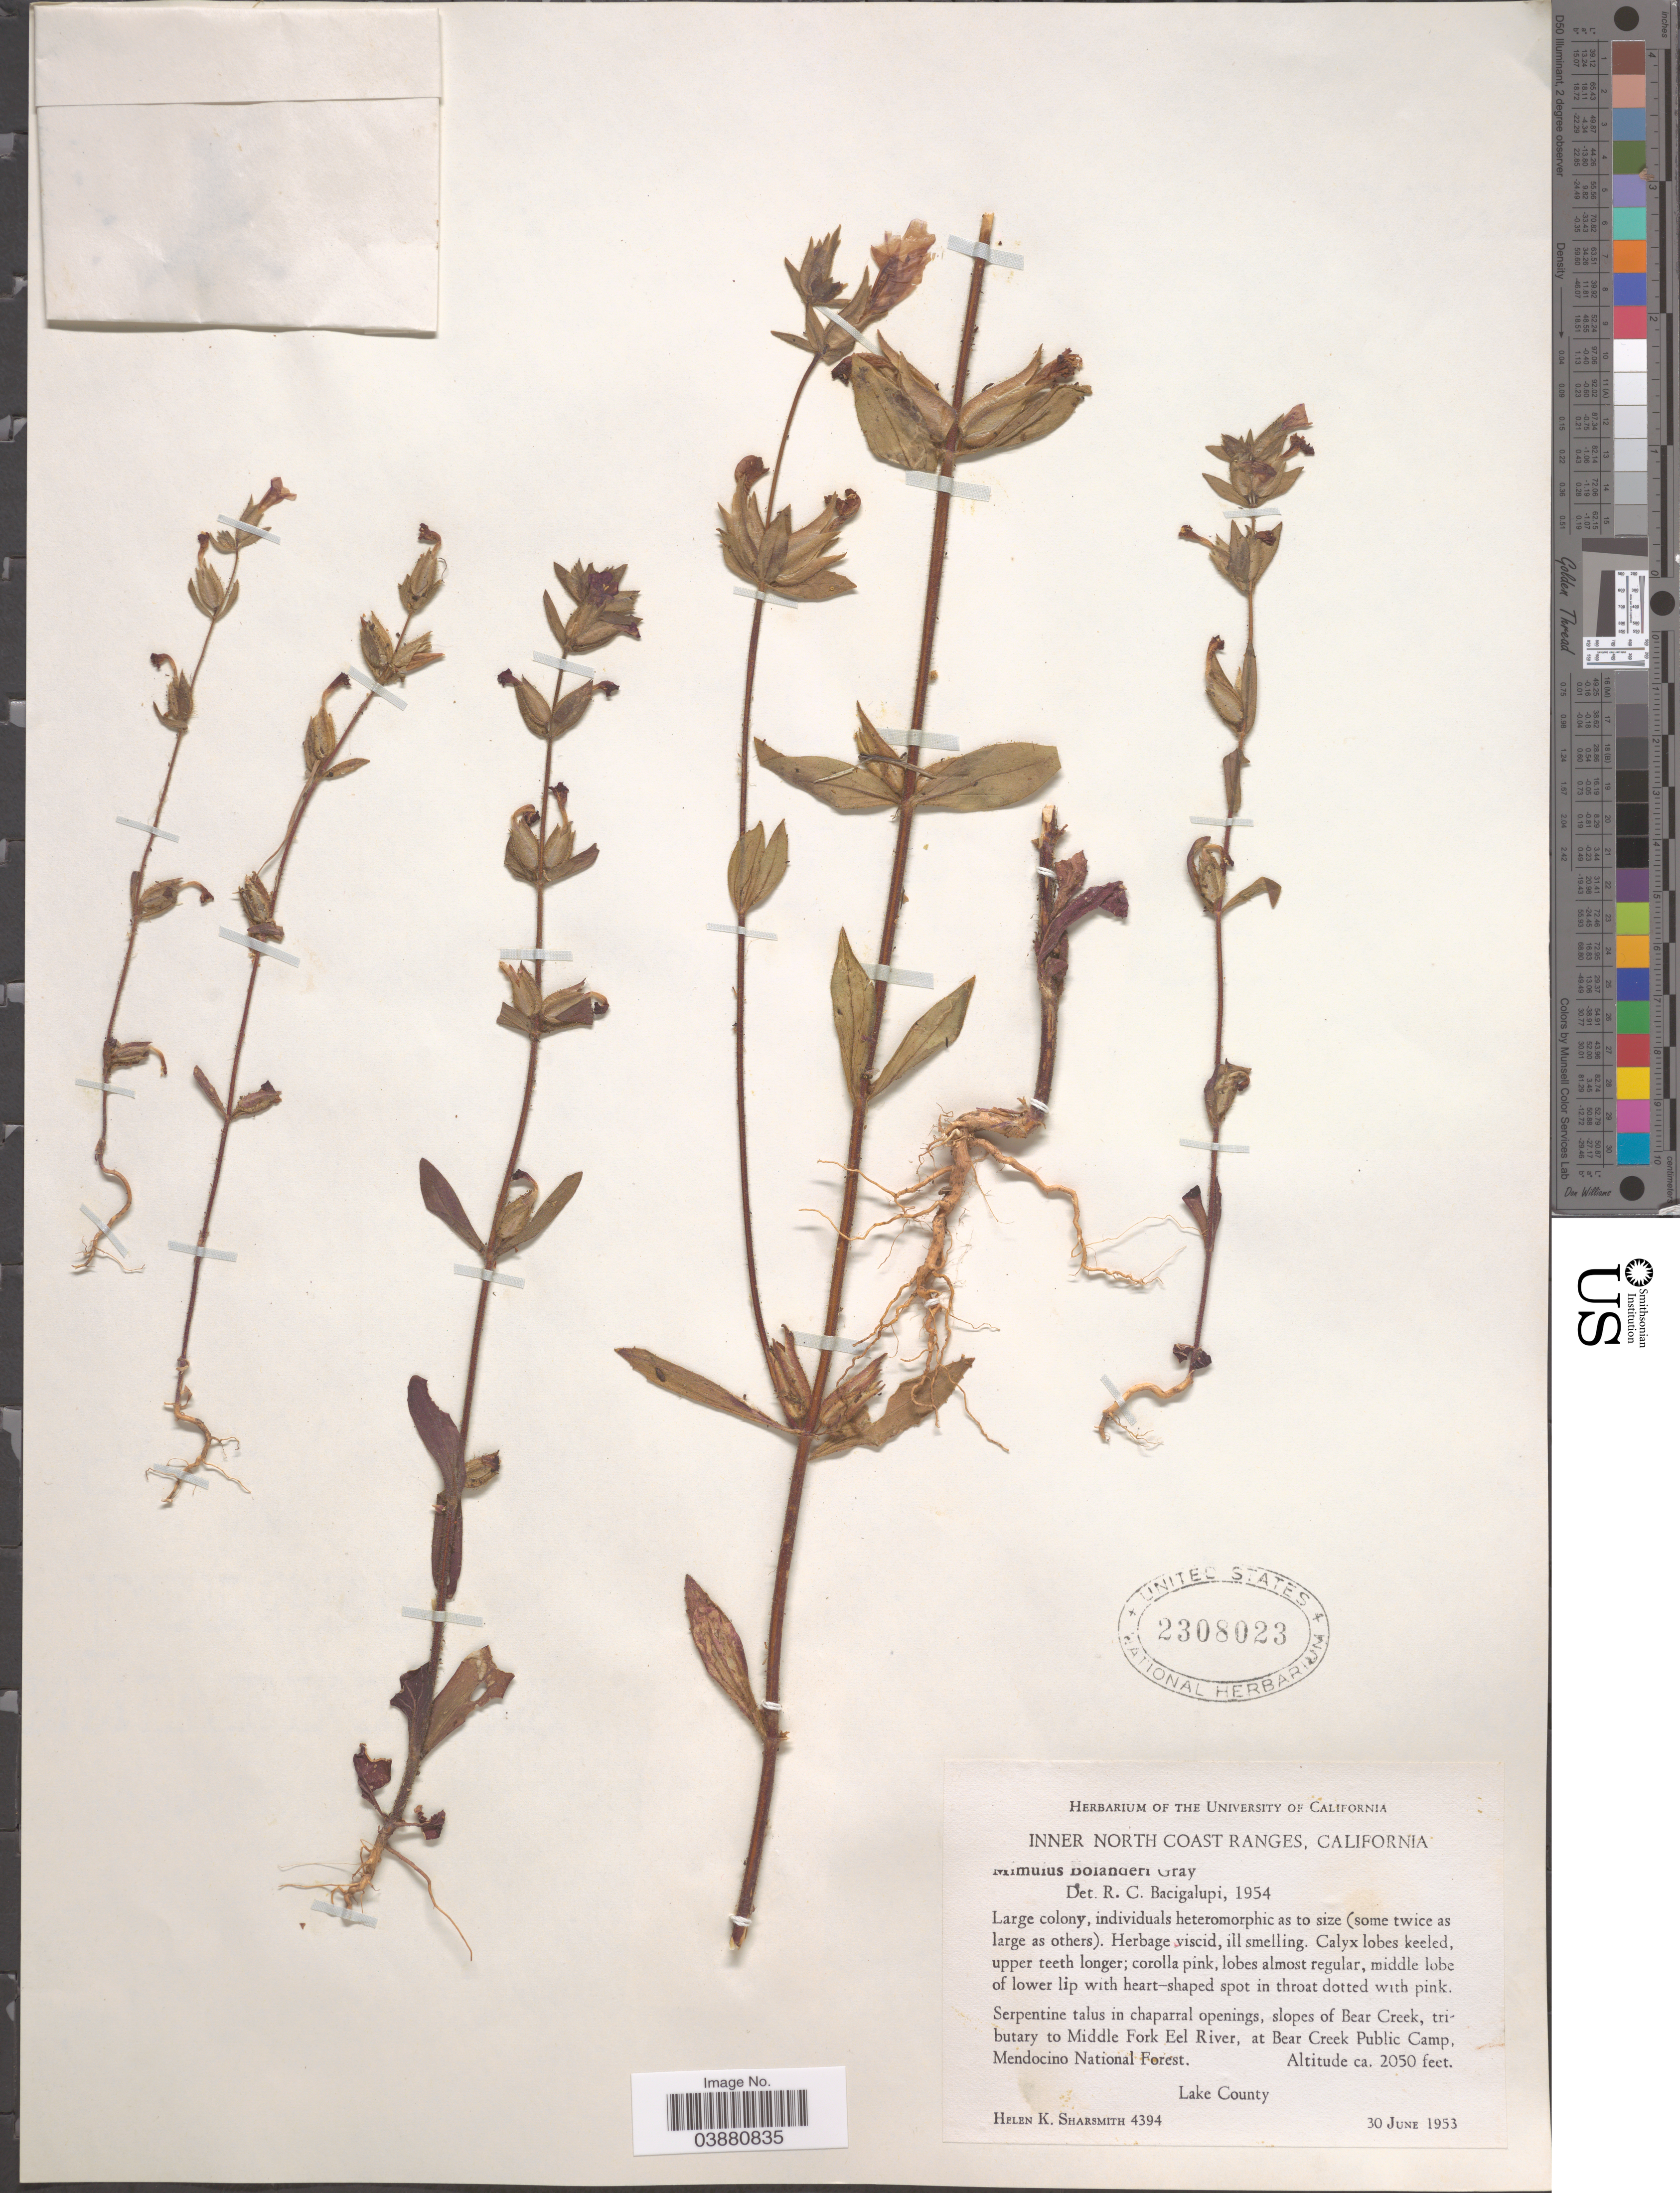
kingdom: Plantae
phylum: Tracheophyta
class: Magnoliopsida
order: Lamiales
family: Phrymaceae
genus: Mimulus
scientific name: Mimulus bolanderi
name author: A. Gray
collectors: H. Sharsmith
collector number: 4394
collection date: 1953-06-30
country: United States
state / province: California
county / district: Lake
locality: Inner North Coast Ranges. Slopes of Bear Creek, tributary to Middle Fork Eel River, at Bear Creek Public Camp. Mendocino National Forest. Lake County.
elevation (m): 625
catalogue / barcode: US 2308023